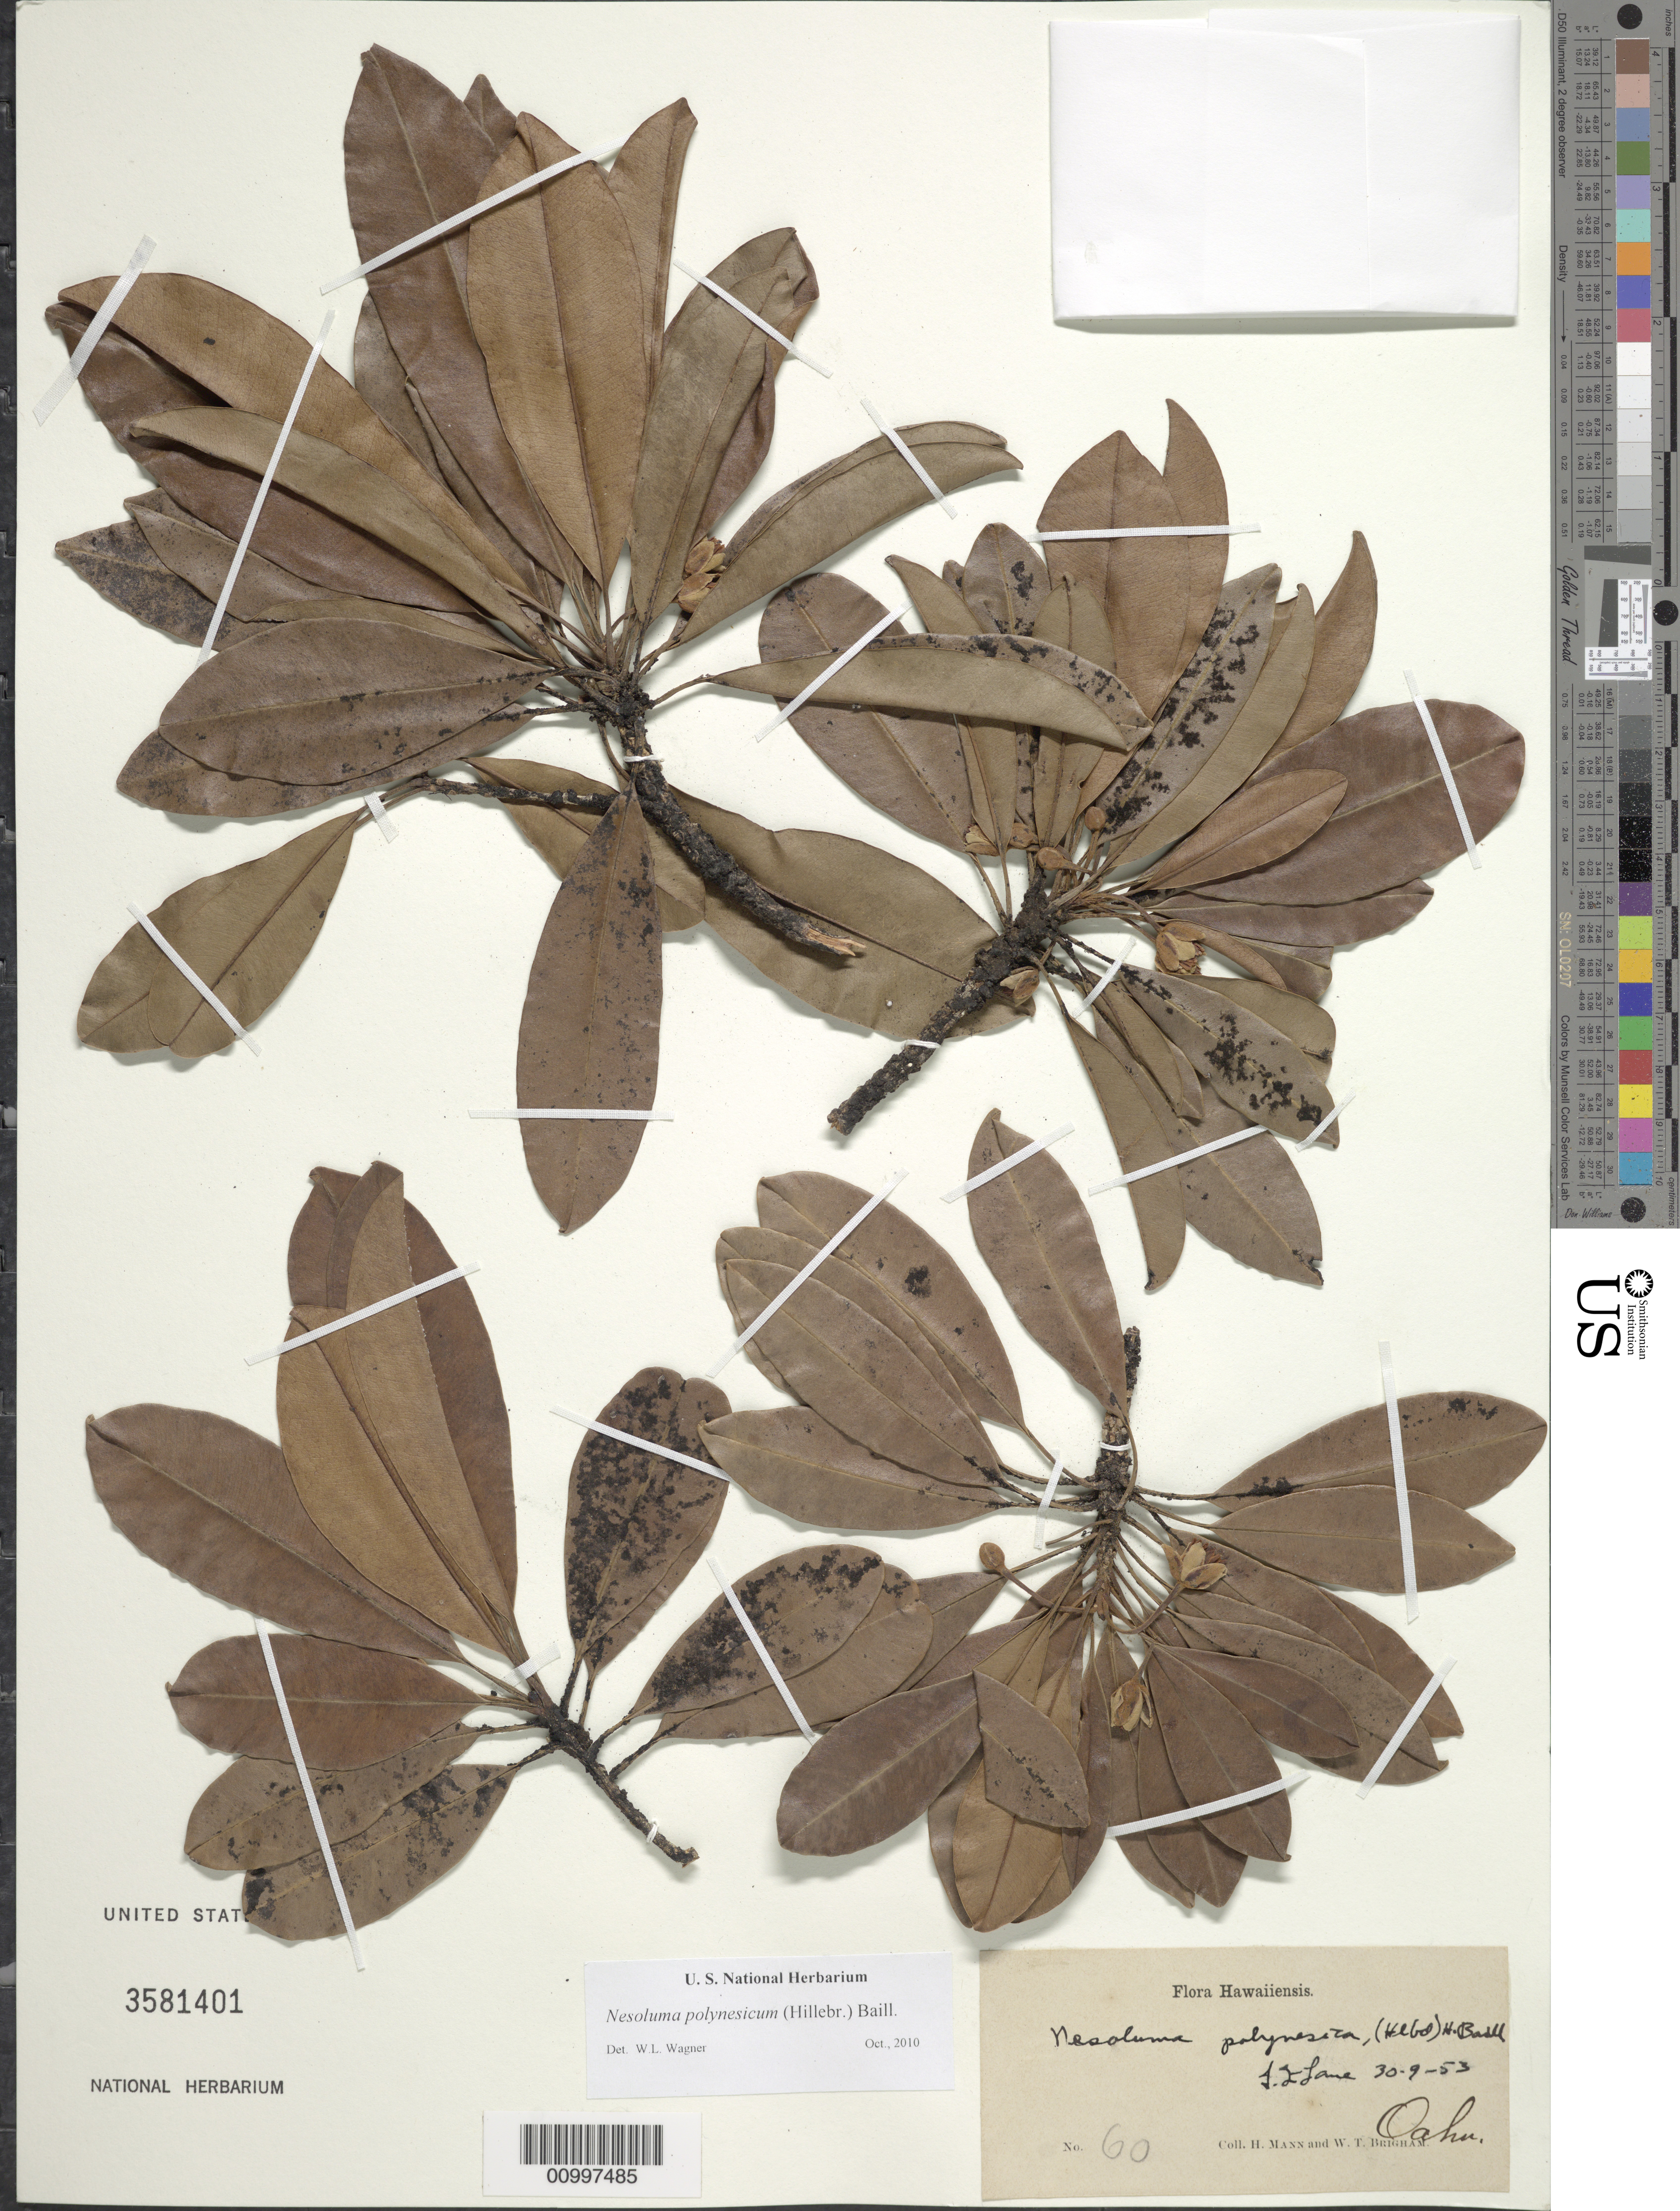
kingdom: Plantae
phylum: Tracheophyta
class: Magnoliopsida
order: Ericales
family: Sapotaceae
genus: Sideroxylon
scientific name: Sideroxylon polynesicum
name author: (Hillebr.) Smedmark & Anderb.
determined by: Wagner, W. L., (BOT), Smithsonian Institution - National Museum of Natural History (UNITED STATES)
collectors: H. Mann & W. T. Brigham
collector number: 60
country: United States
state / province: Hawaii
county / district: Honolulu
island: Oahu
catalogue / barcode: US 3581401